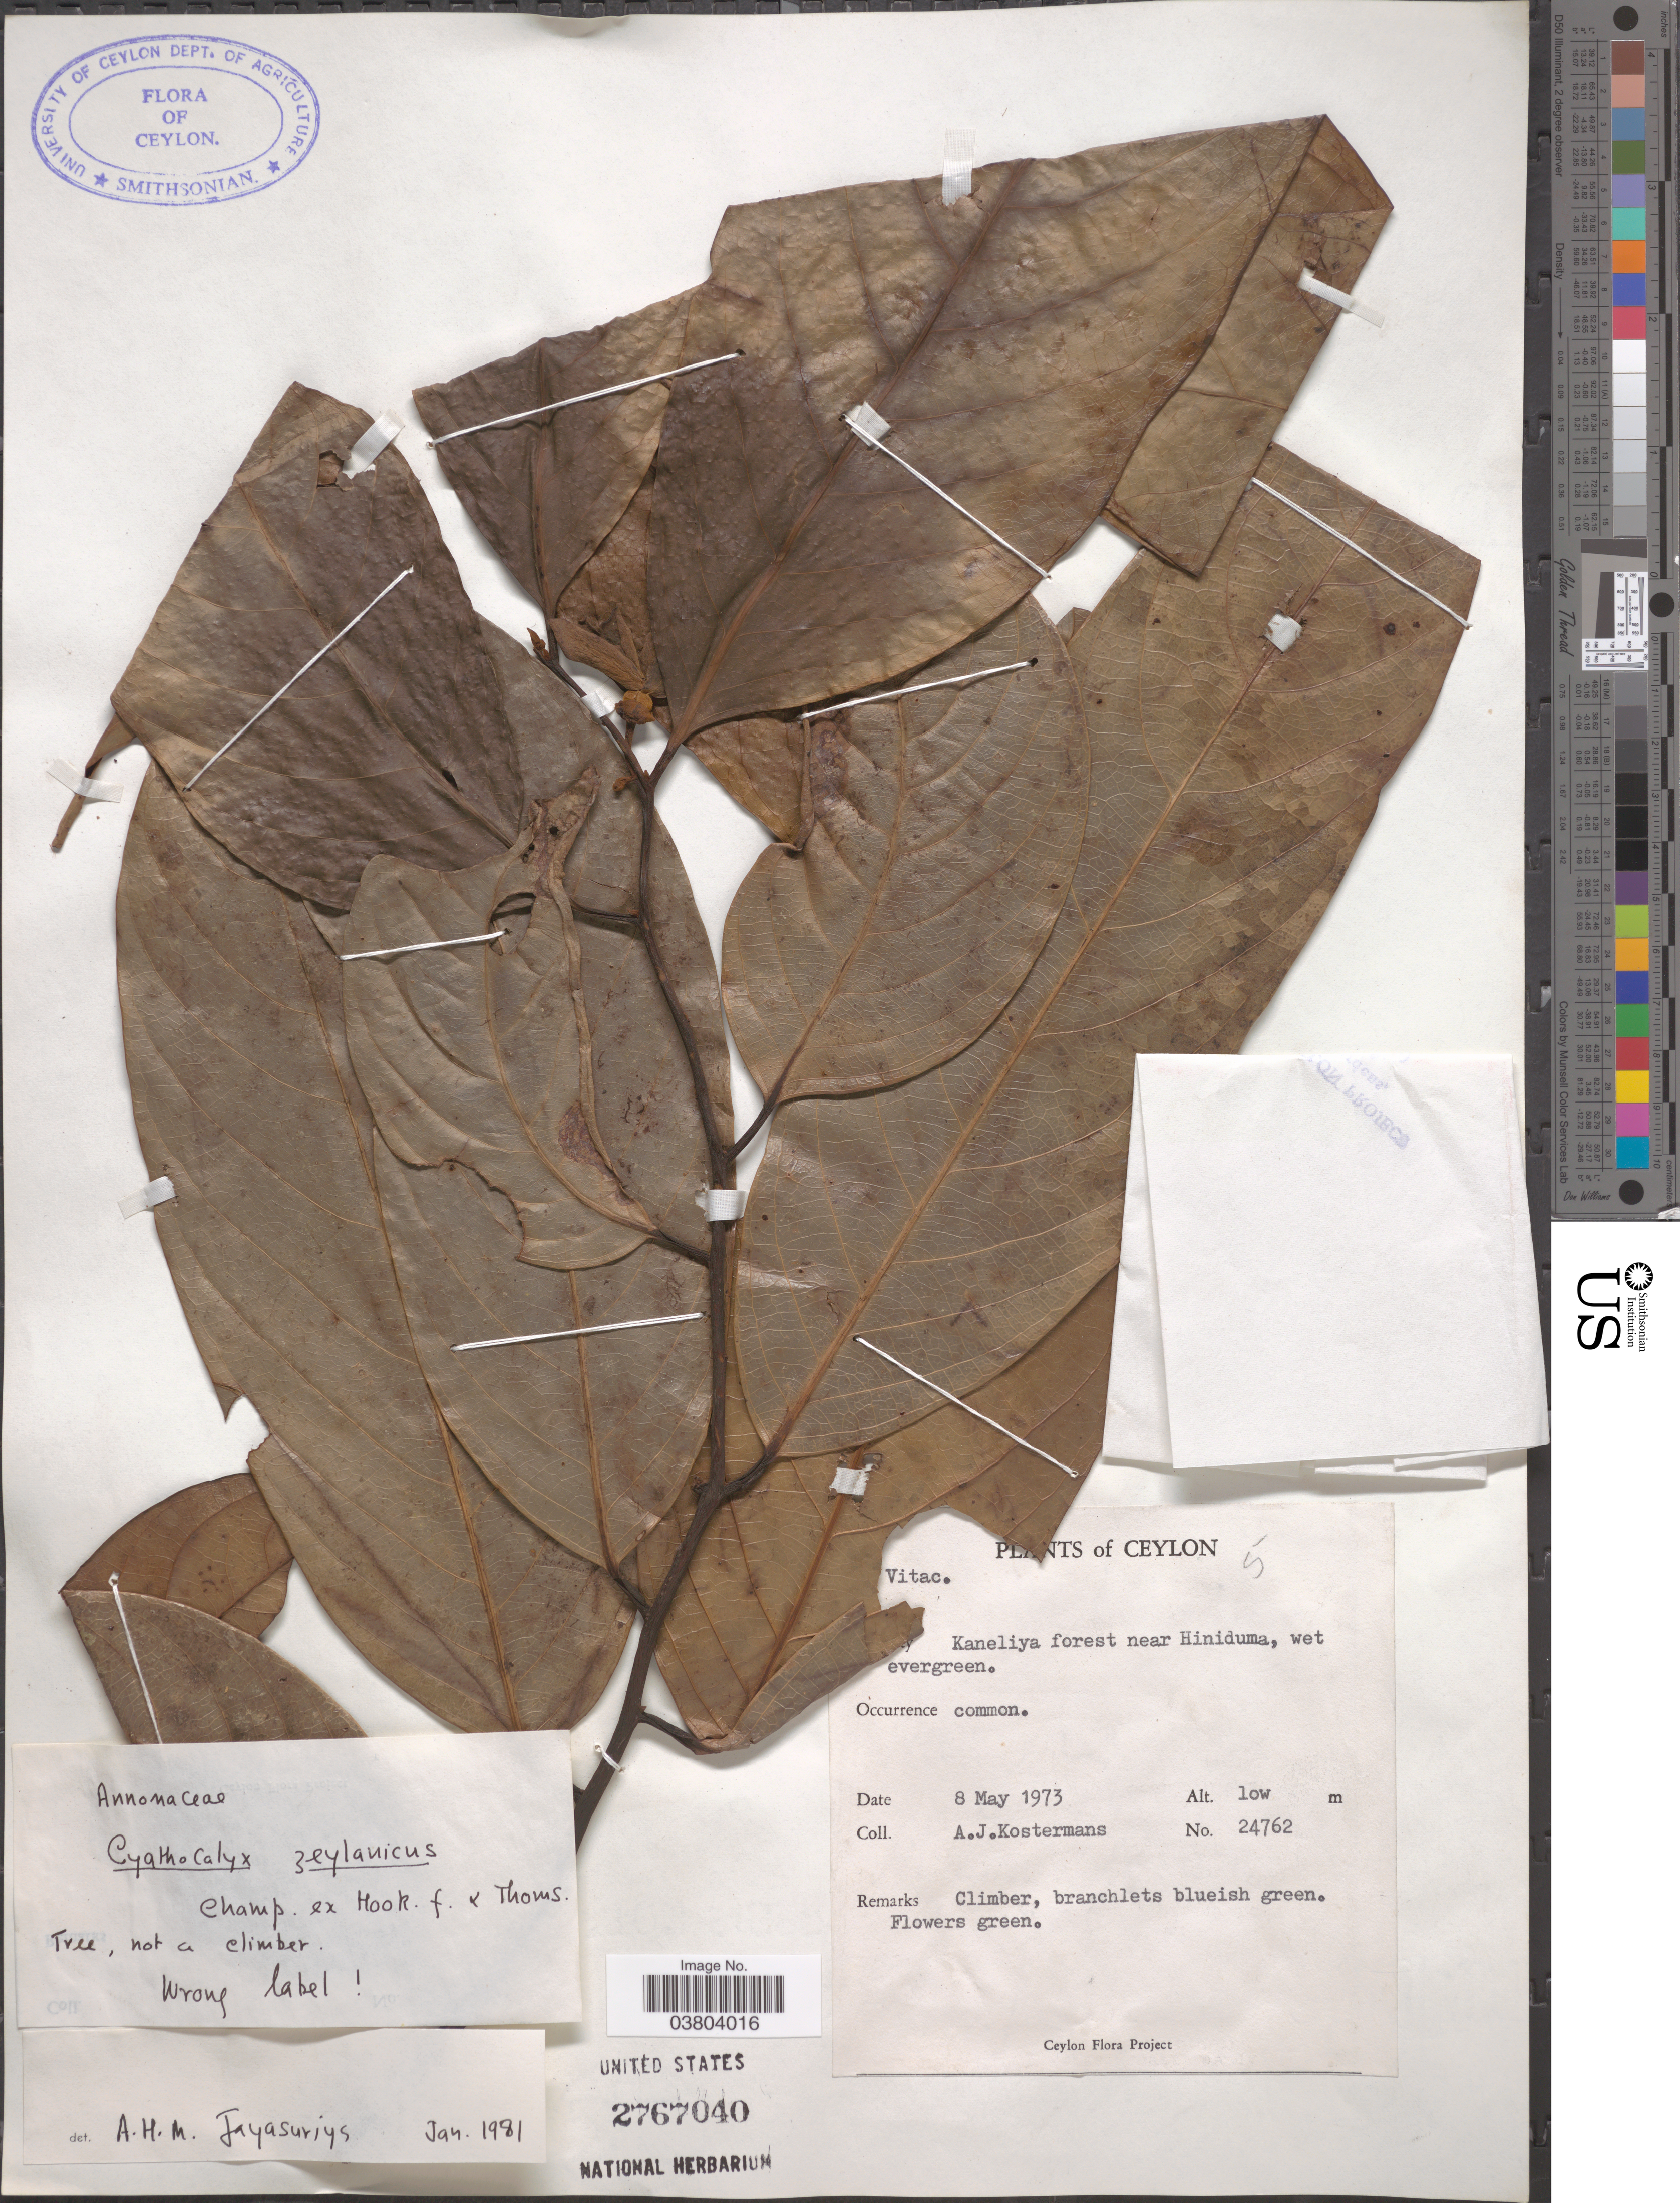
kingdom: Plantae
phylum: Tracheophyta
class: Magnoliopsida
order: Magnoliales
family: Annonaceae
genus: Cyathocalyx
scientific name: Cyathocalyx zeylanicus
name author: Champ. ex Hook. f. & Thomson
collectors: A. J. G. Kostermans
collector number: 24762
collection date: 1973-05-08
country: Sri Lanka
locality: Ceylon. Kaneliya forest near Hiniduma, wet evergreen.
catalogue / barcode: US 2767040